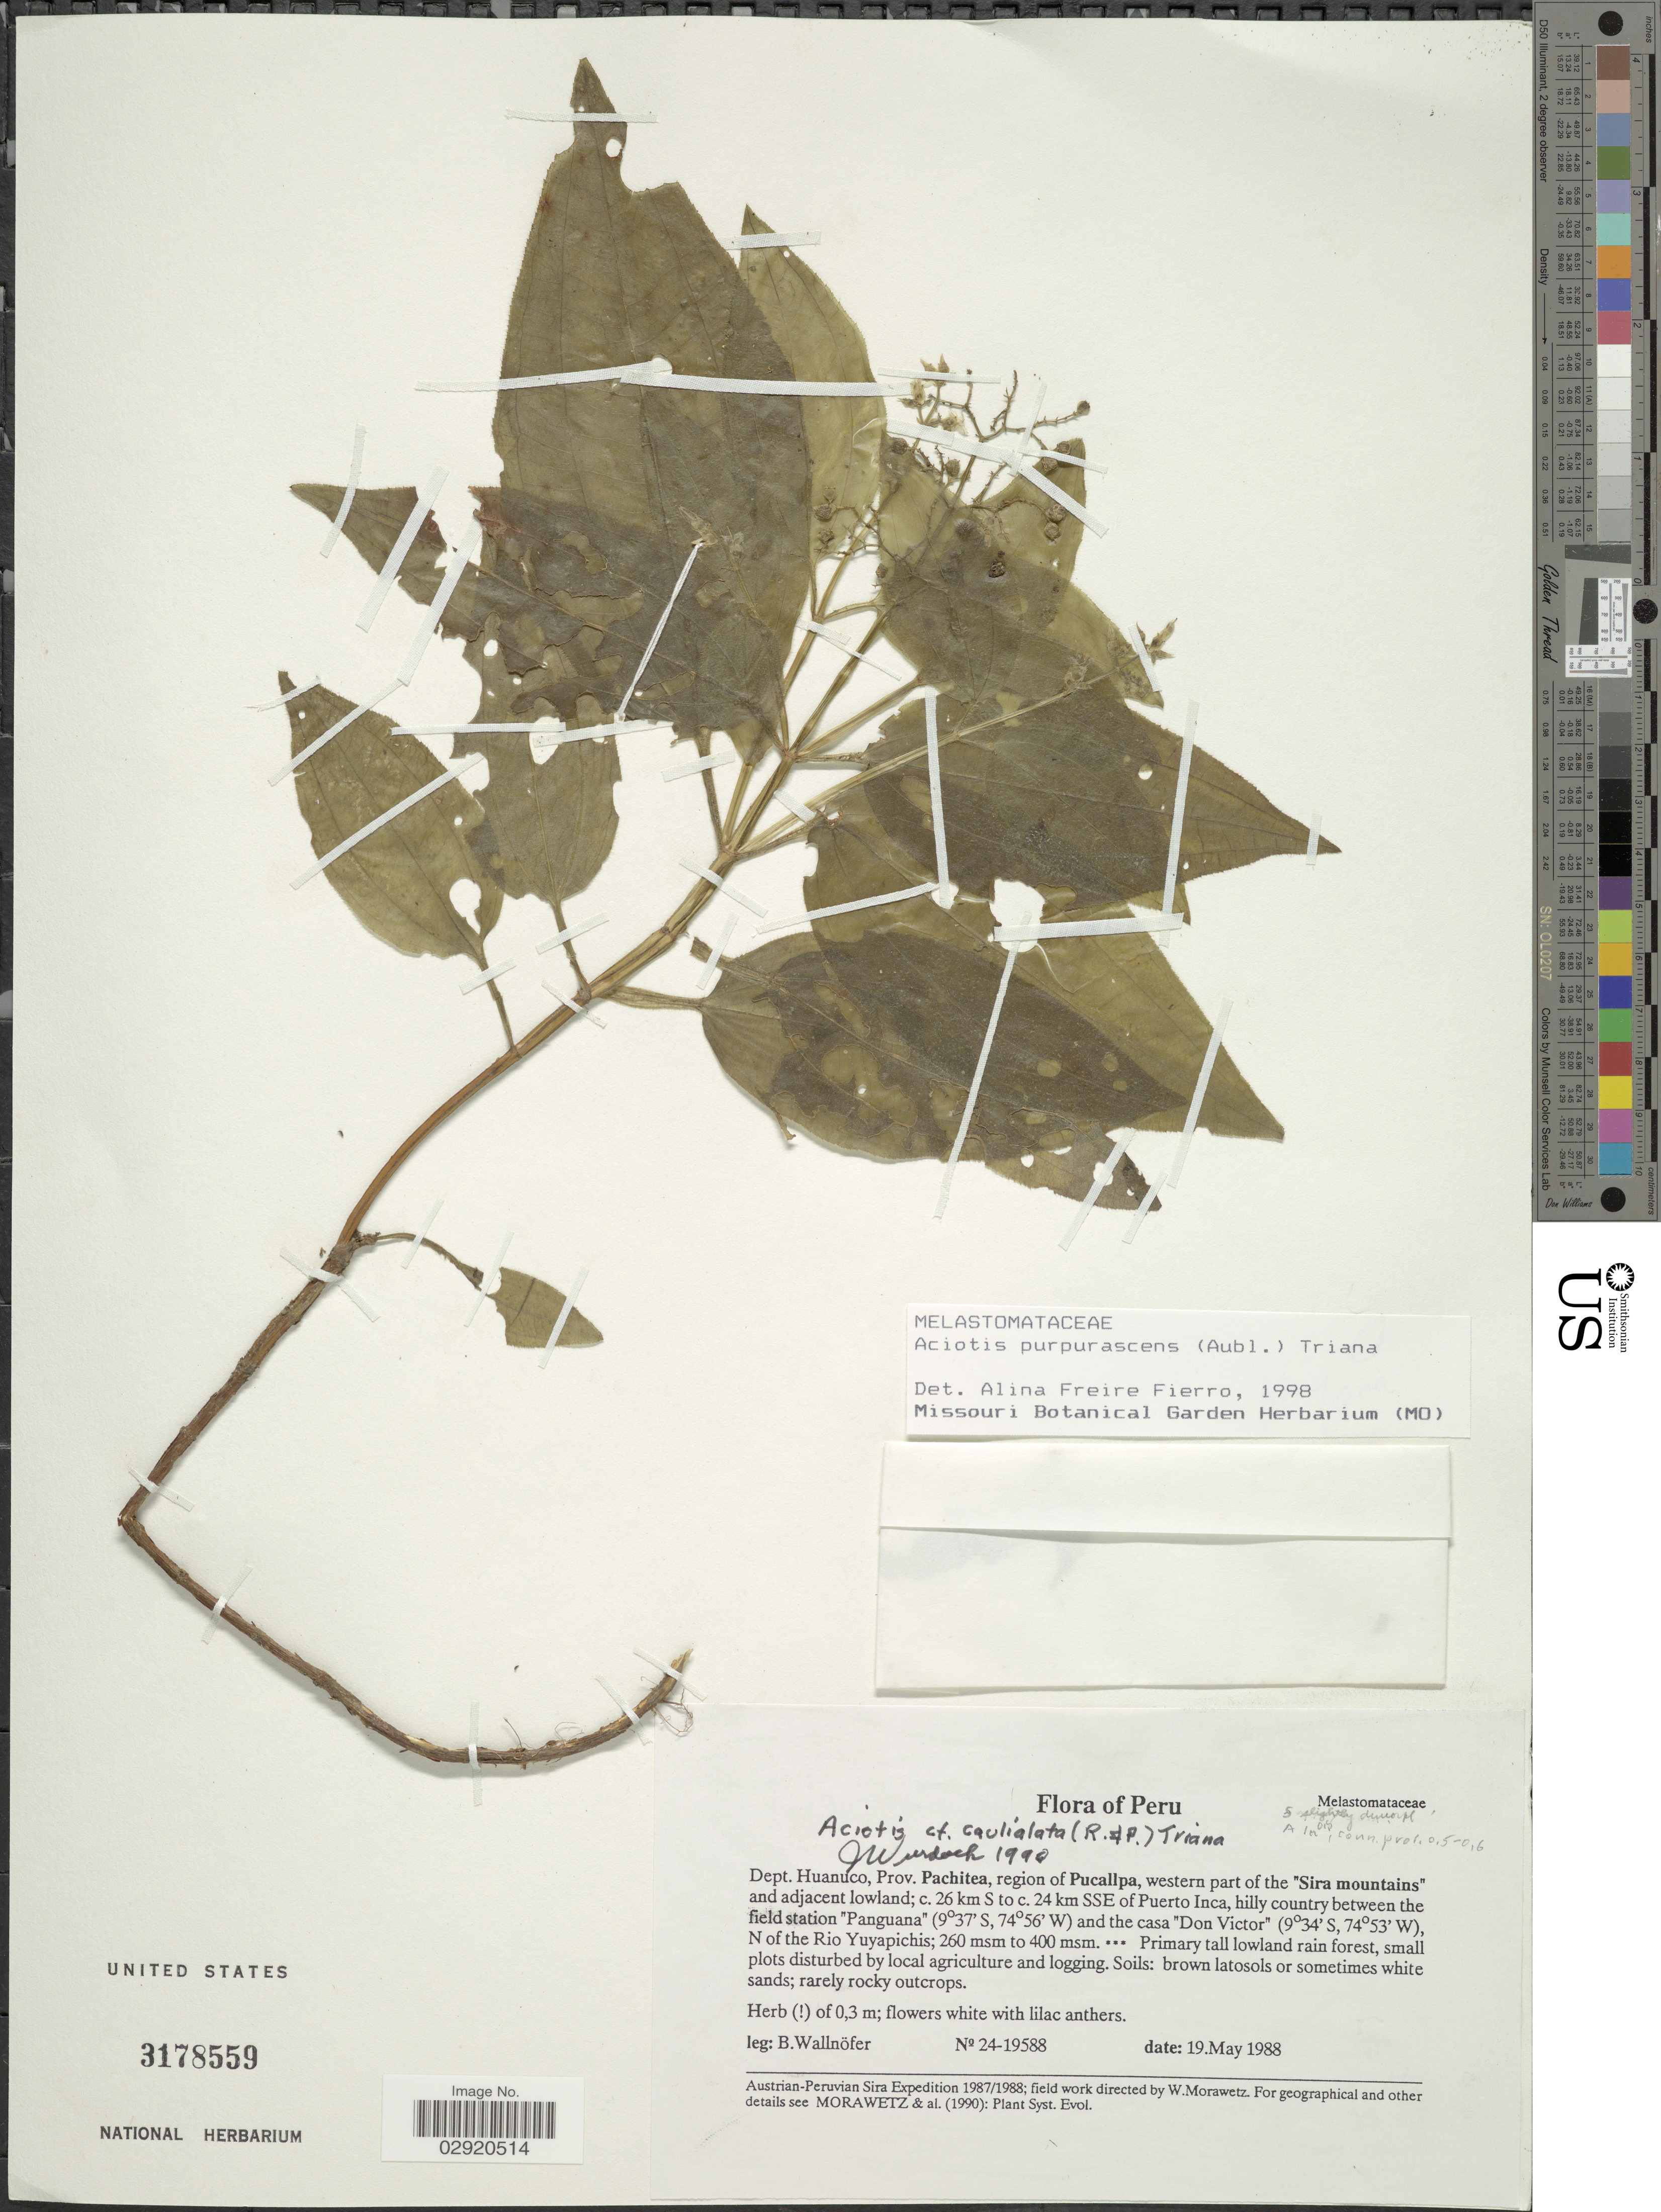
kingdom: Plantae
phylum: Tracheophyta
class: Magnoliopsida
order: Myrtales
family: Melastomataceae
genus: Aciotis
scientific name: Aciotis purpurascens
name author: (Aubl.) Triana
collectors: B. Wallnöfer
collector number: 24-19588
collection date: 1988-05-19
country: Peru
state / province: Huánuco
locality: Dept. Huanuco, Prov. Pachitea, region of Pucallpa, western part of the "Sira mountains" and adjacent lowland; c. 26 km S to c. 24 km SSE of Puerto Inca, hilly country between the field station "Panguana" an the casa "Don Victor", N of the Rio Yuyapichis.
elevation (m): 26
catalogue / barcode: US 3178559